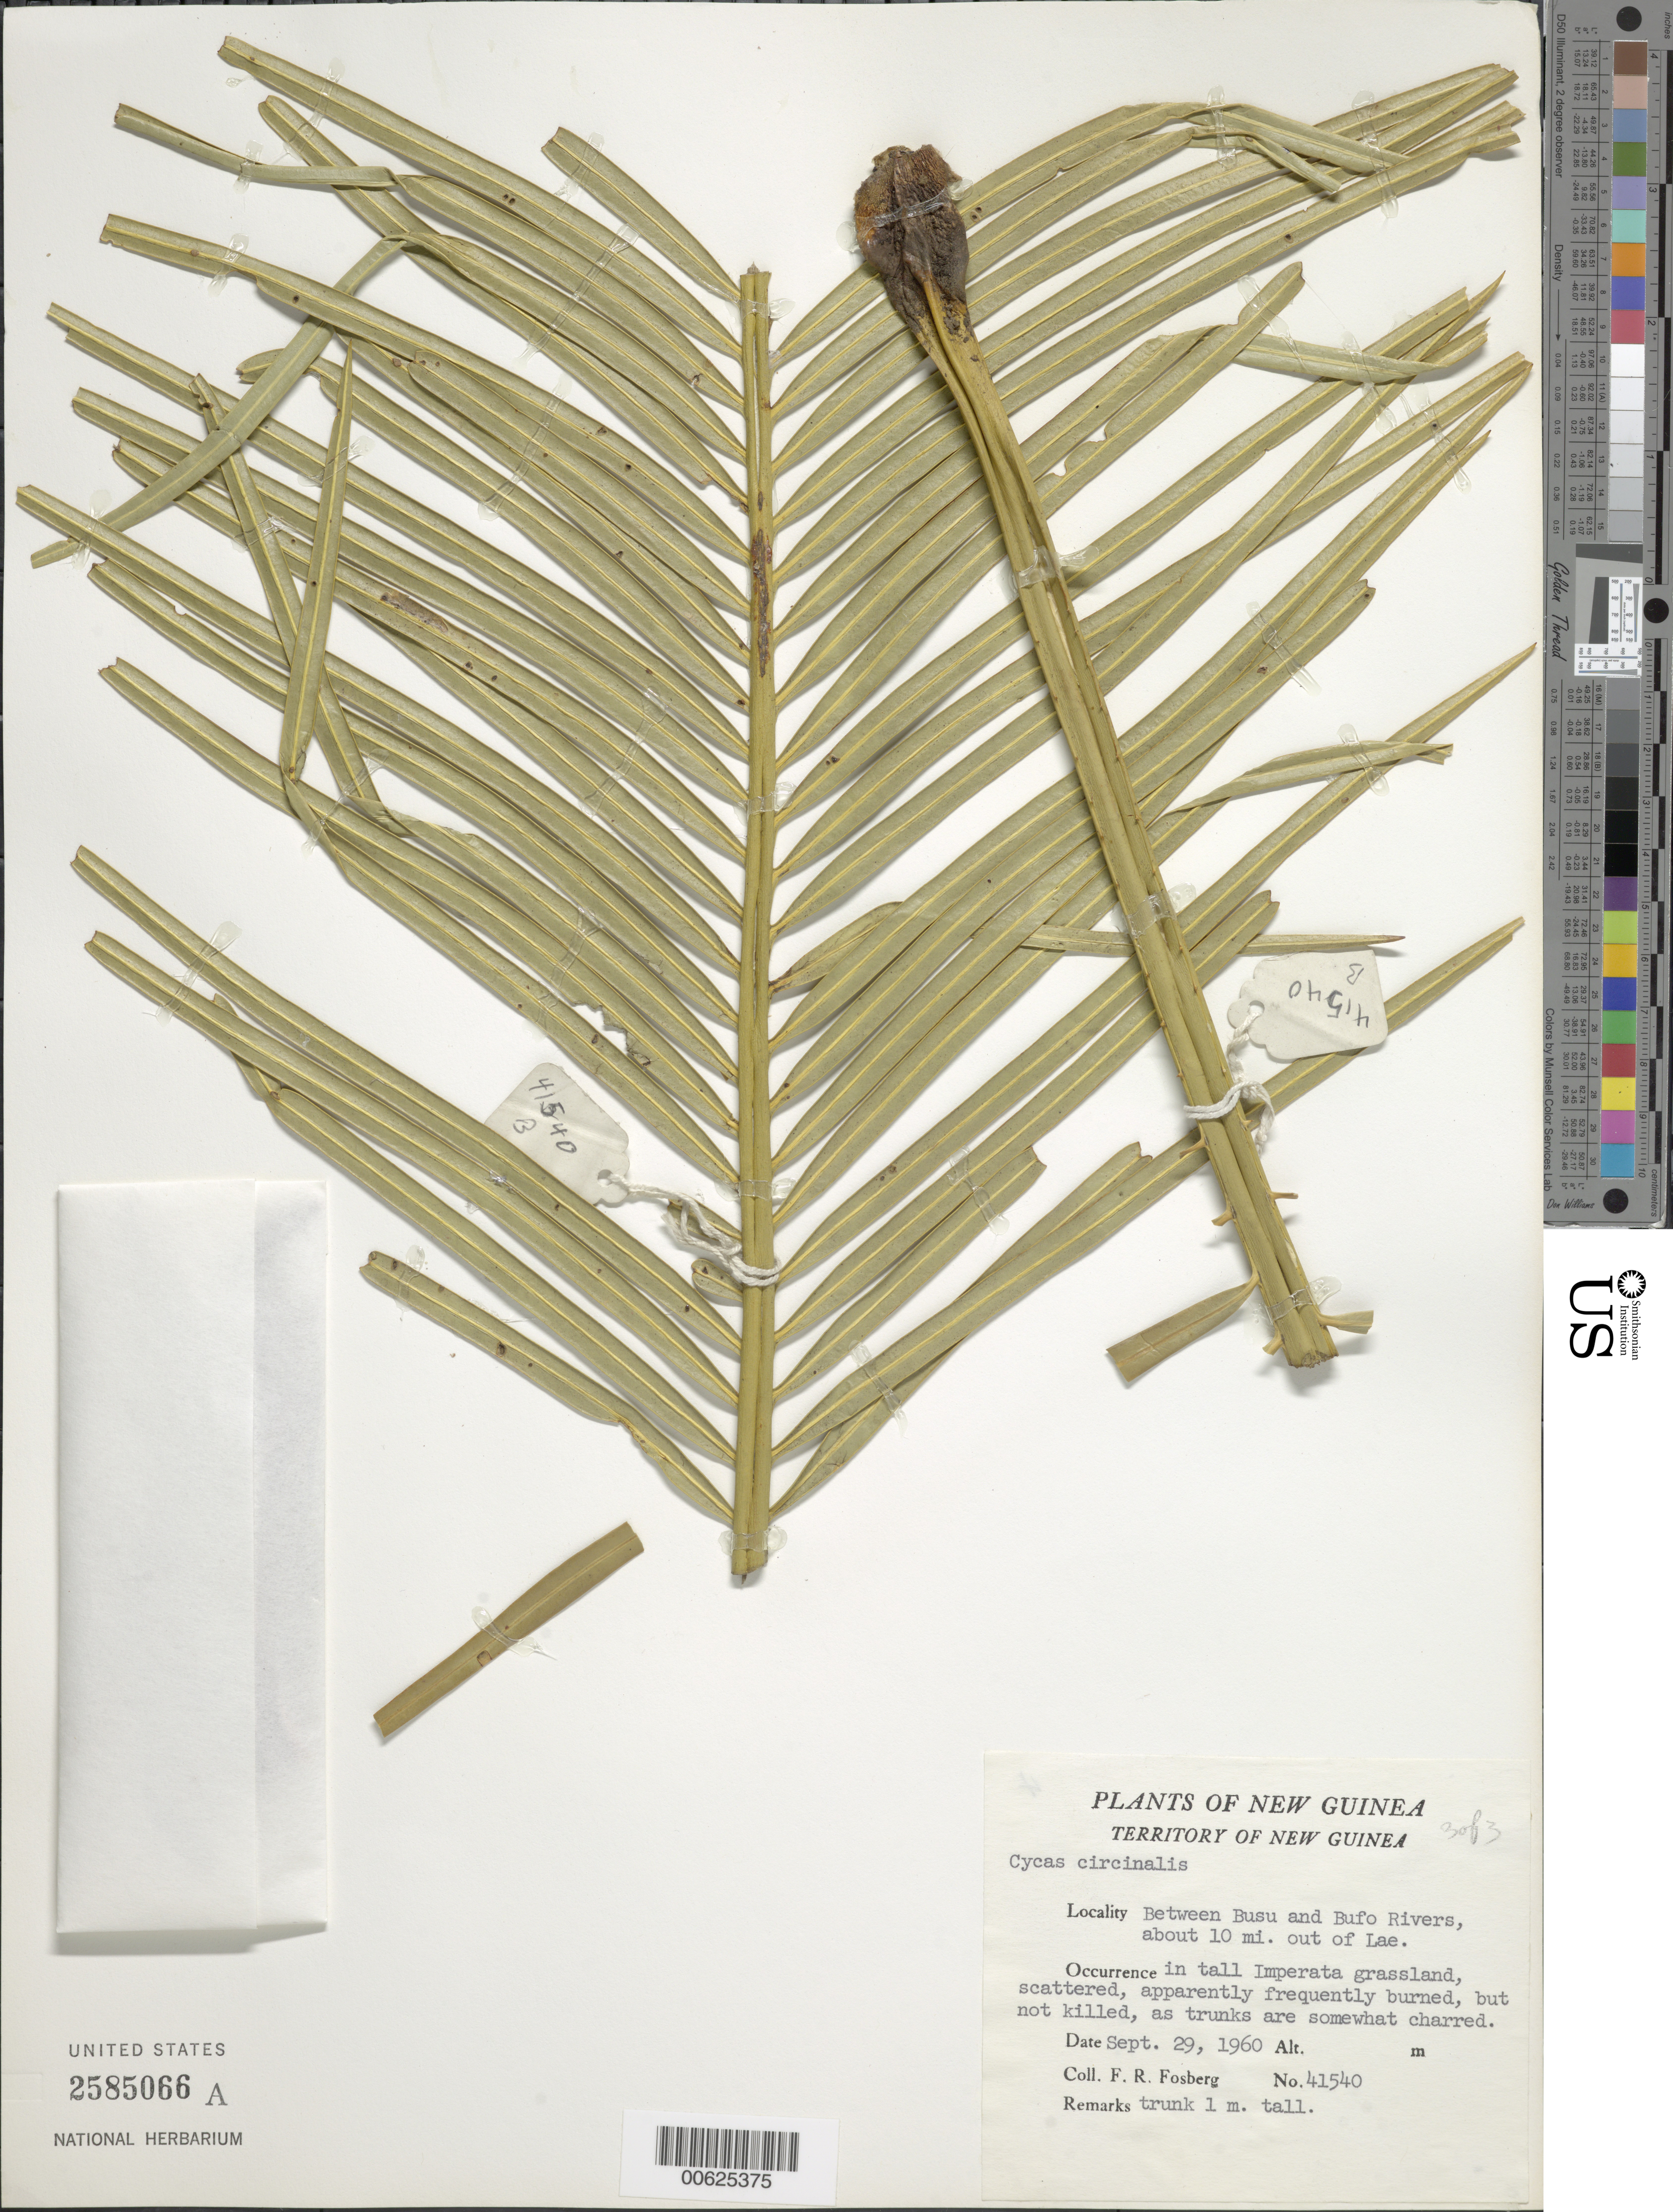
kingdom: Plantae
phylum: Tracheophyta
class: Cycadopsida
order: Cycadales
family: Cycadaceae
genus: Cycas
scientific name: Cycas sp.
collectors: F. R. Fosberg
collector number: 41540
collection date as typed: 29 Sep 1960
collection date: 1960-09-29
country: Papua New Guinea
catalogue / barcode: US 2585066A